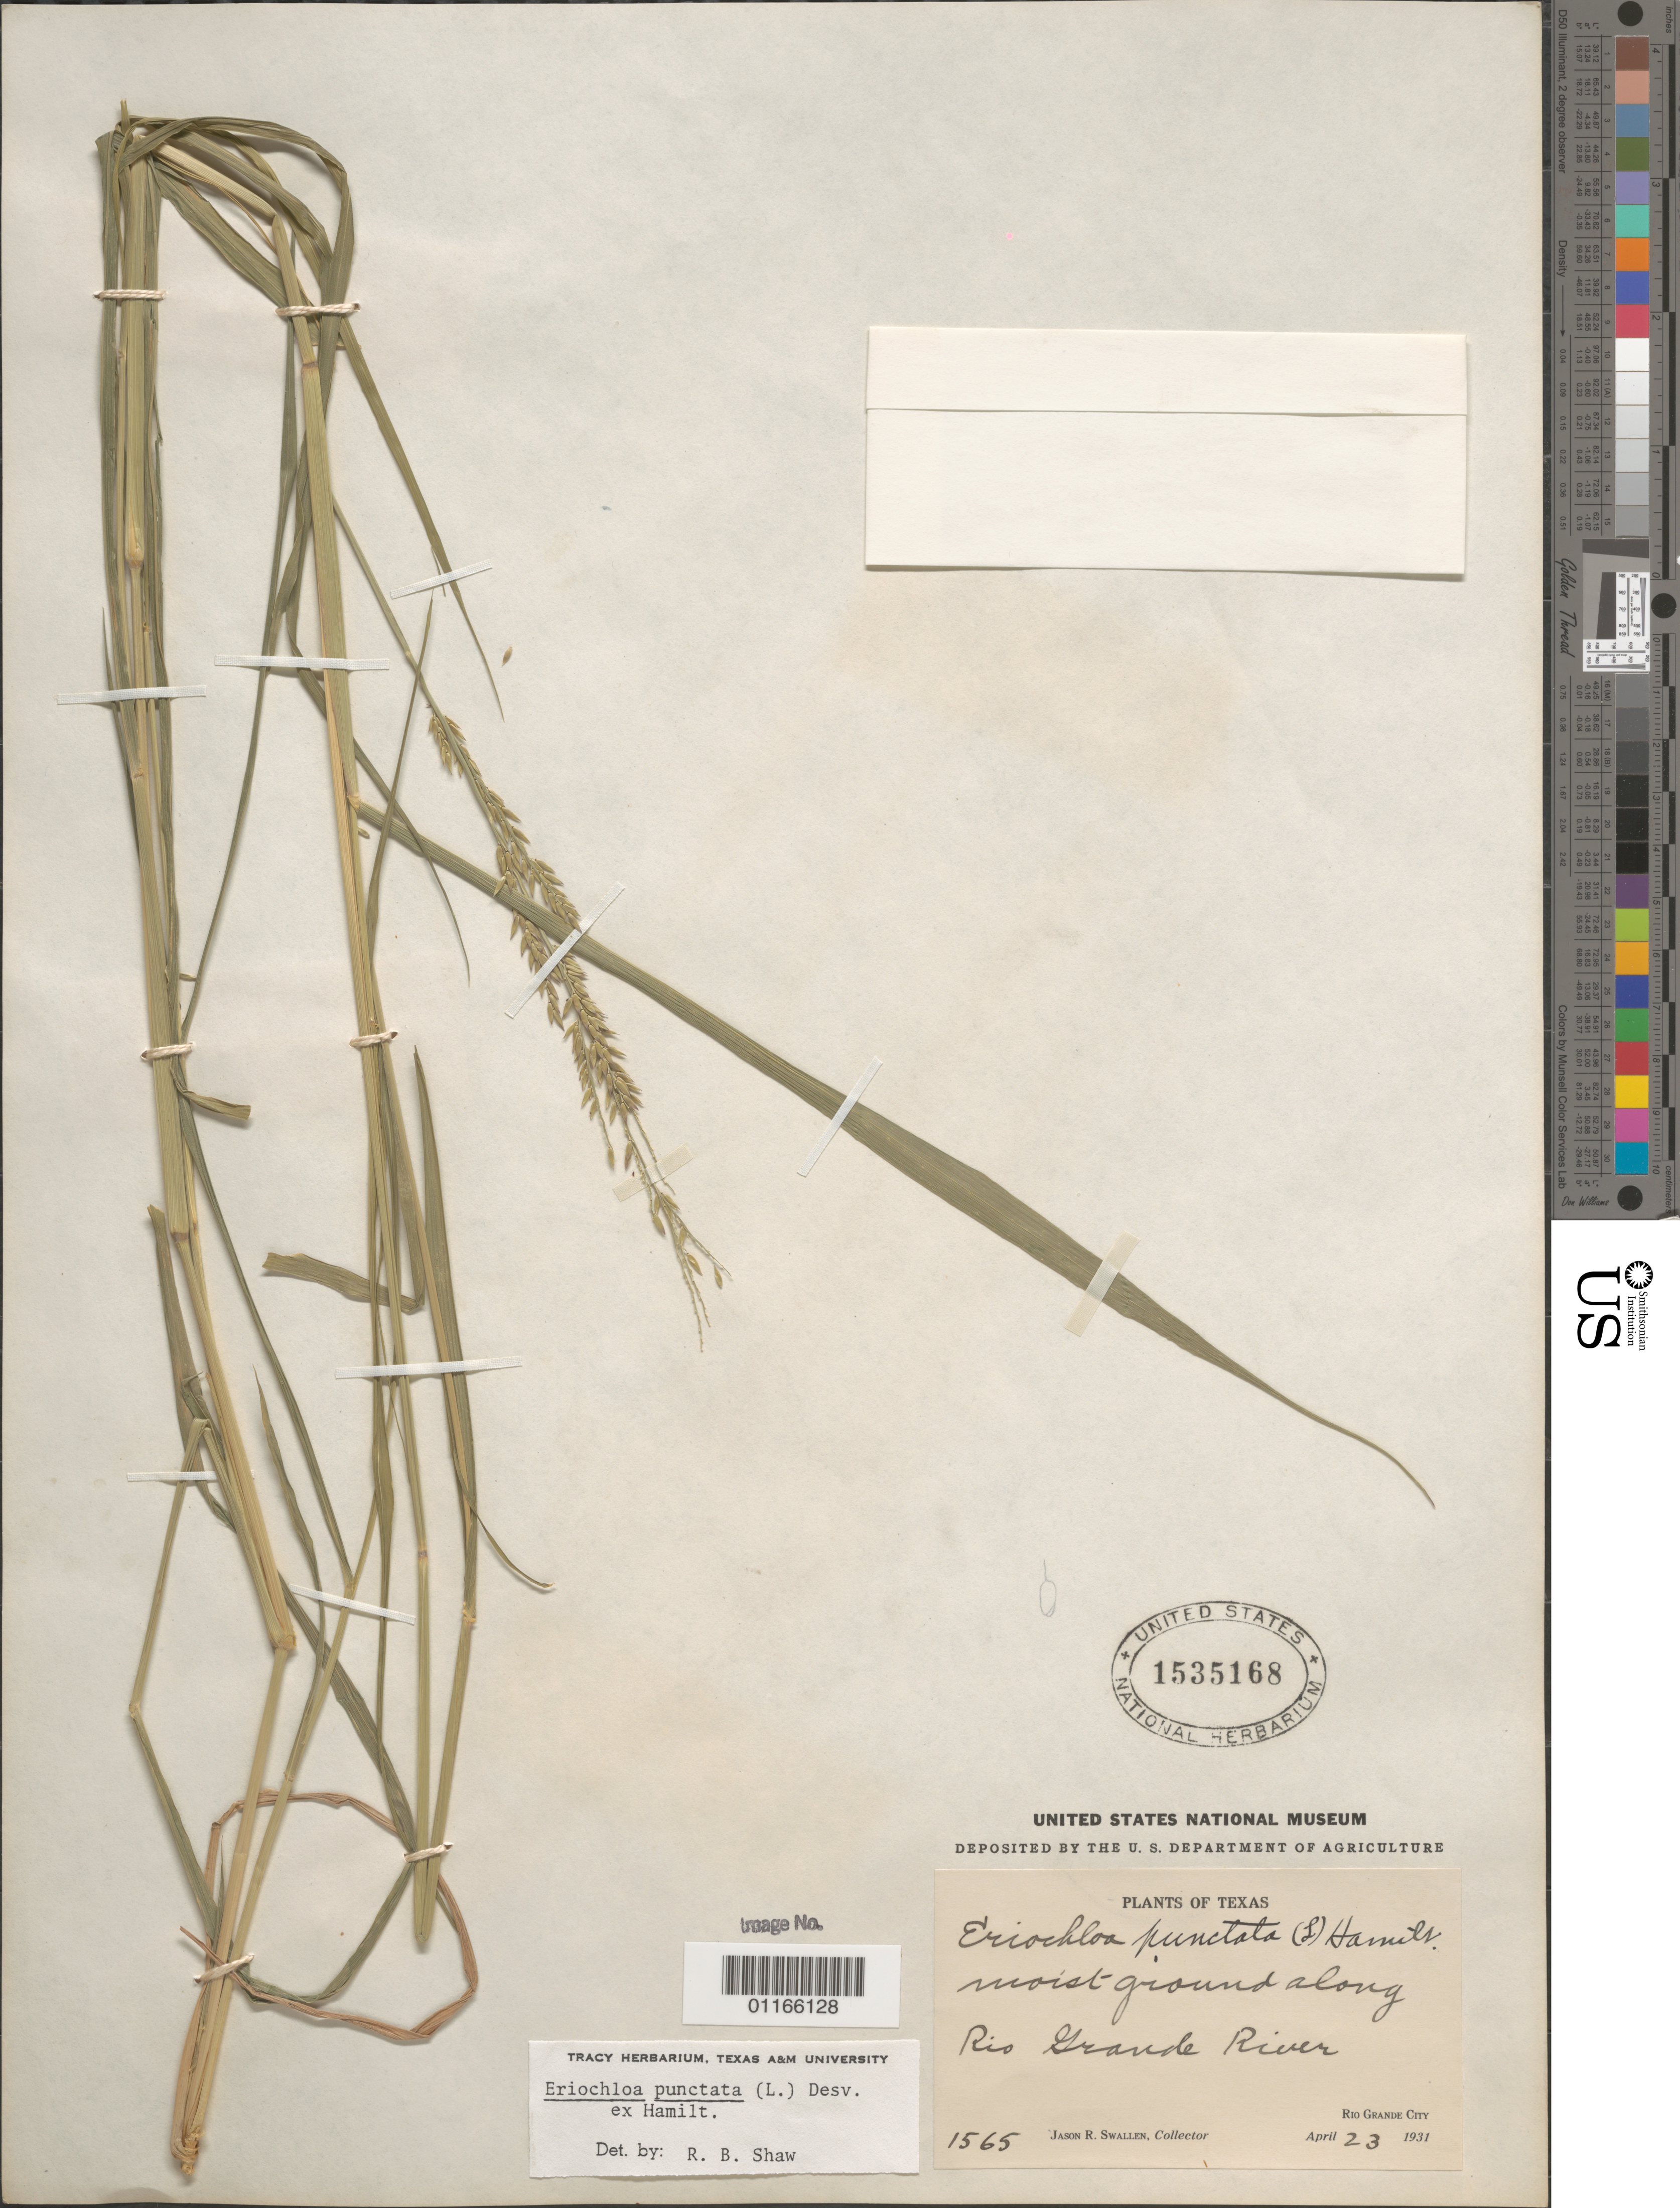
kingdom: Plantae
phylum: Tracheophyta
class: Liliopsida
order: Poales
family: Poaceae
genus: Eriochloa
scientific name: Eriochloa punctata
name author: (L.) Desv. ex Ham.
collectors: J. R. Swallen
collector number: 1565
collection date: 1931-04-23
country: United States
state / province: Texas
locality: Rio Grande River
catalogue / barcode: US 1535168